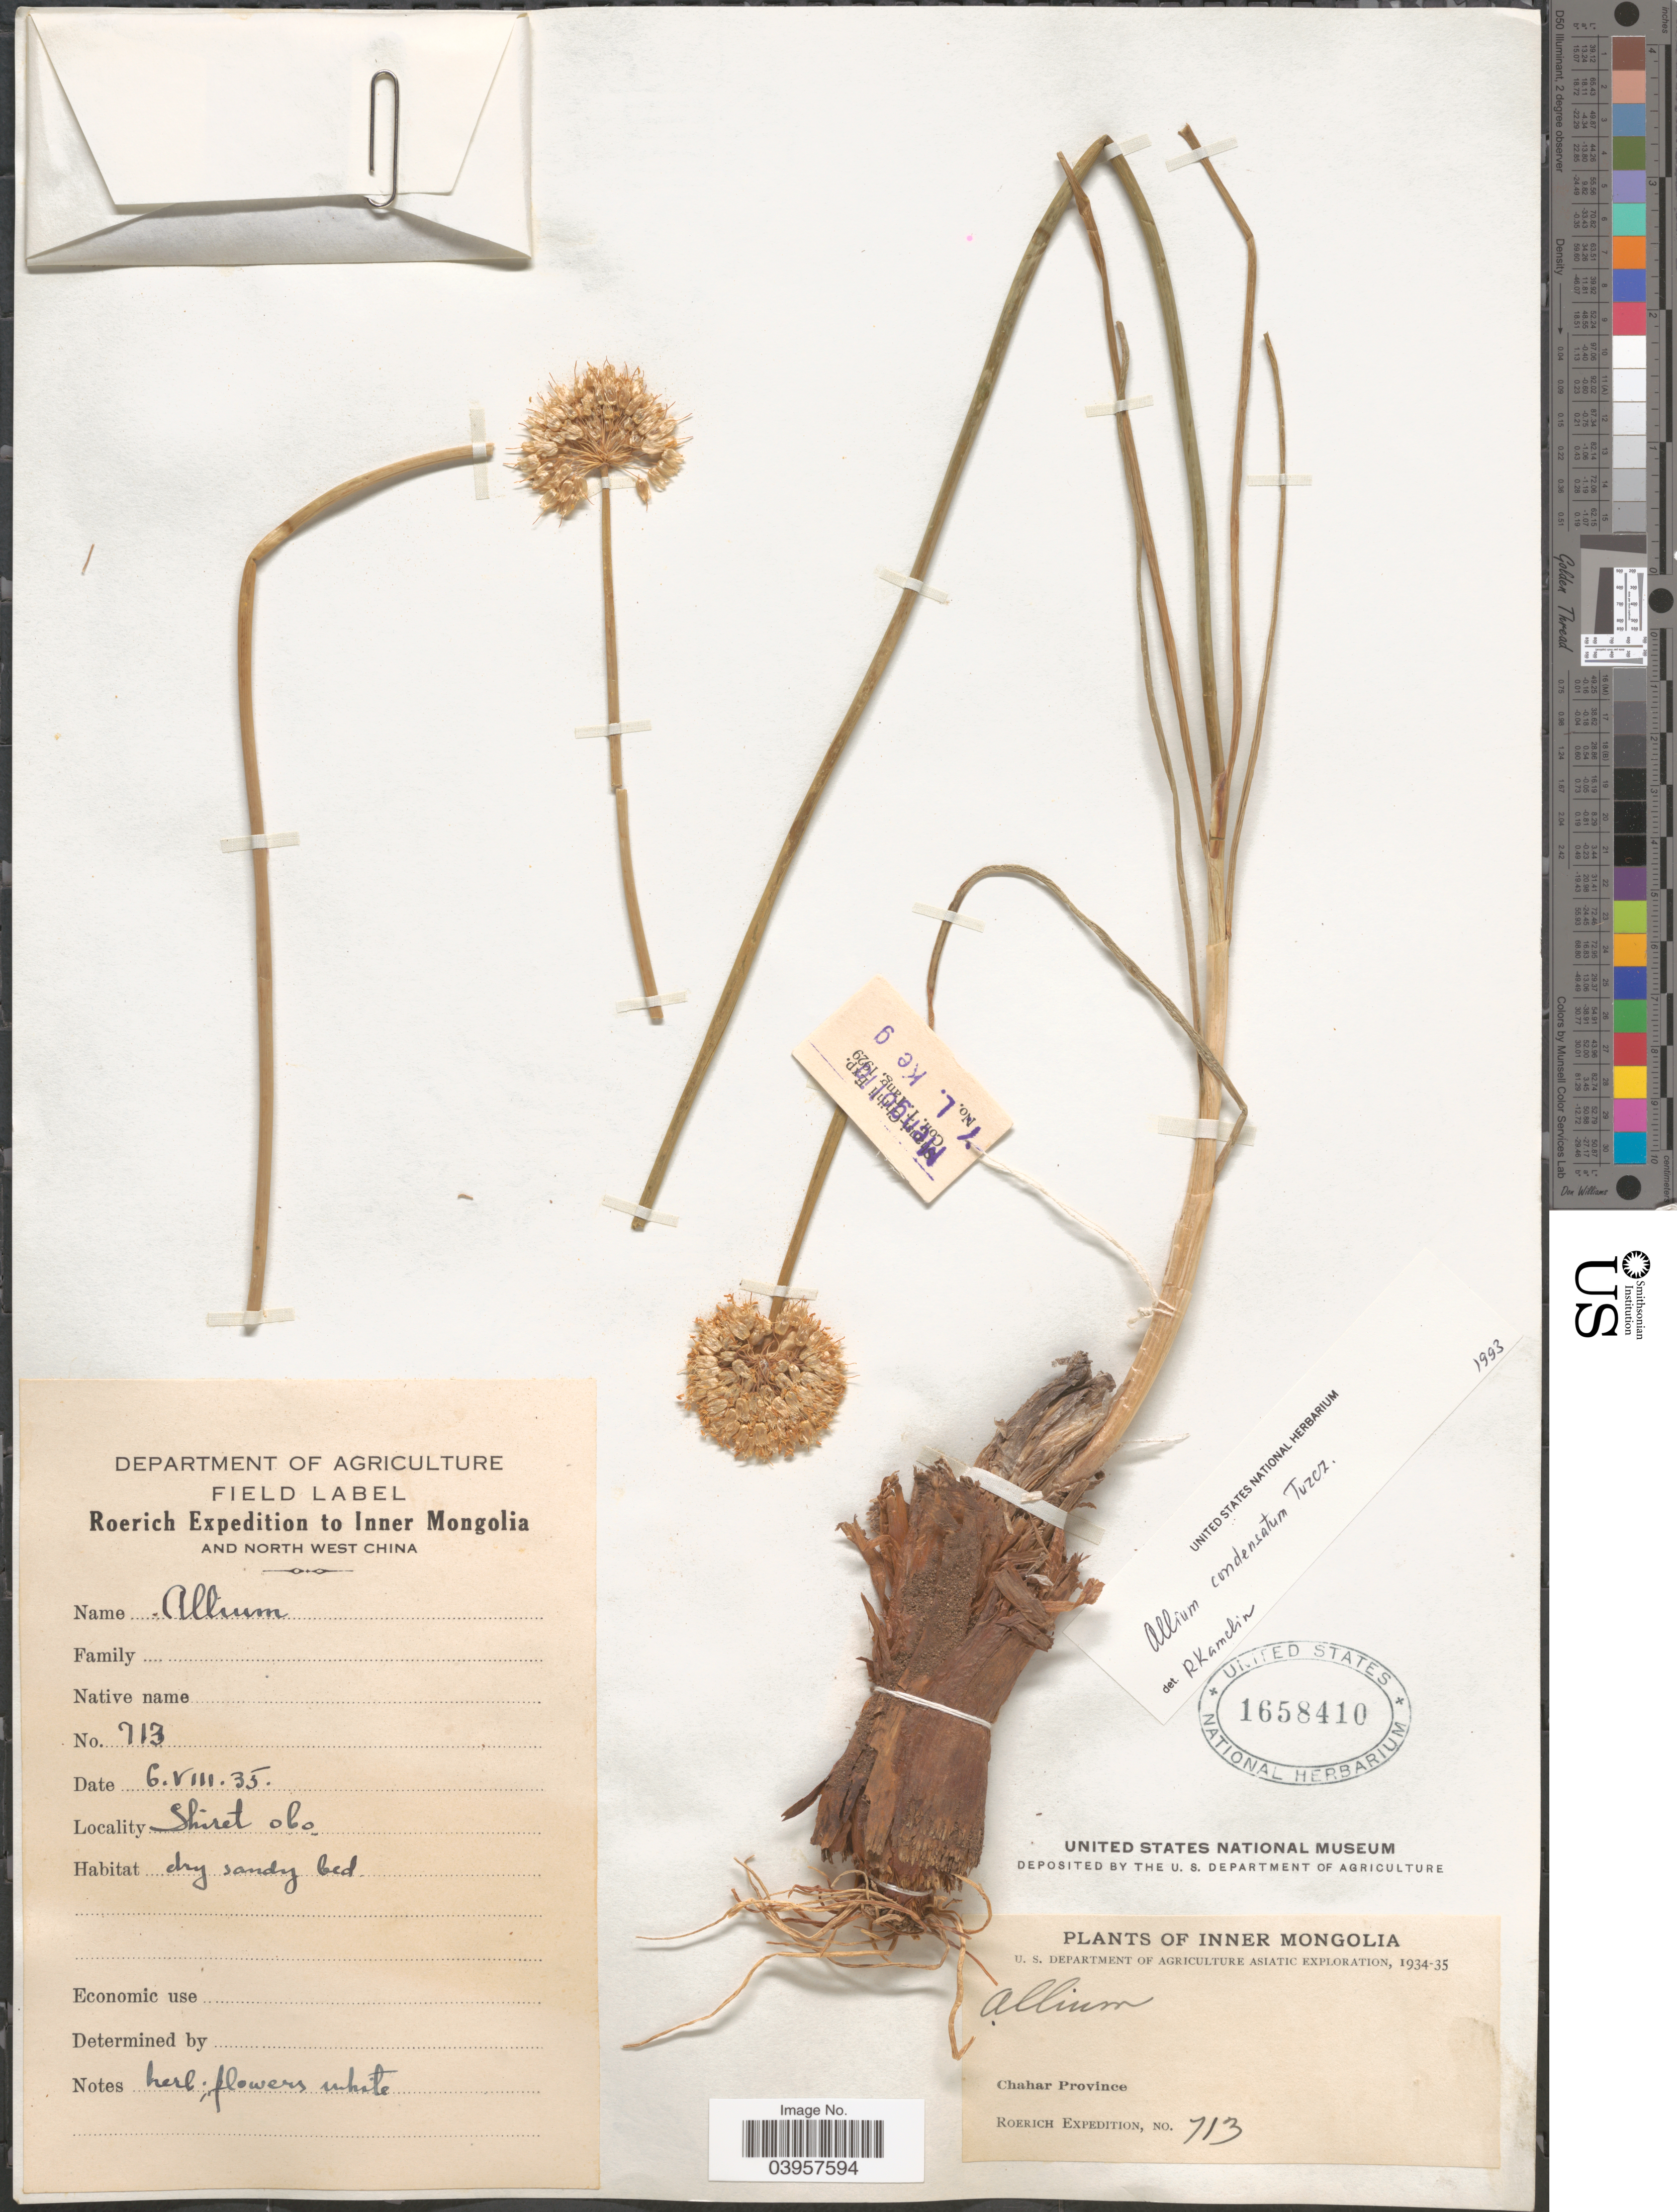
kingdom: Plantae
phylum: Tracheophyta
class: Liliopsida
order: Asparagales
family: Amaryllidaceae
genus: Allium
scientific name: Allium condensatum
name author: Turcz.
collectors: Roerich Expedition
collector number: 713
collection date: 1935-08-06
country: China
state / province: Nei Monggol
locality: Inner Mongolia. North West China. Shiret obo. Chahar Province.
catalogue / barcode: US 1658410